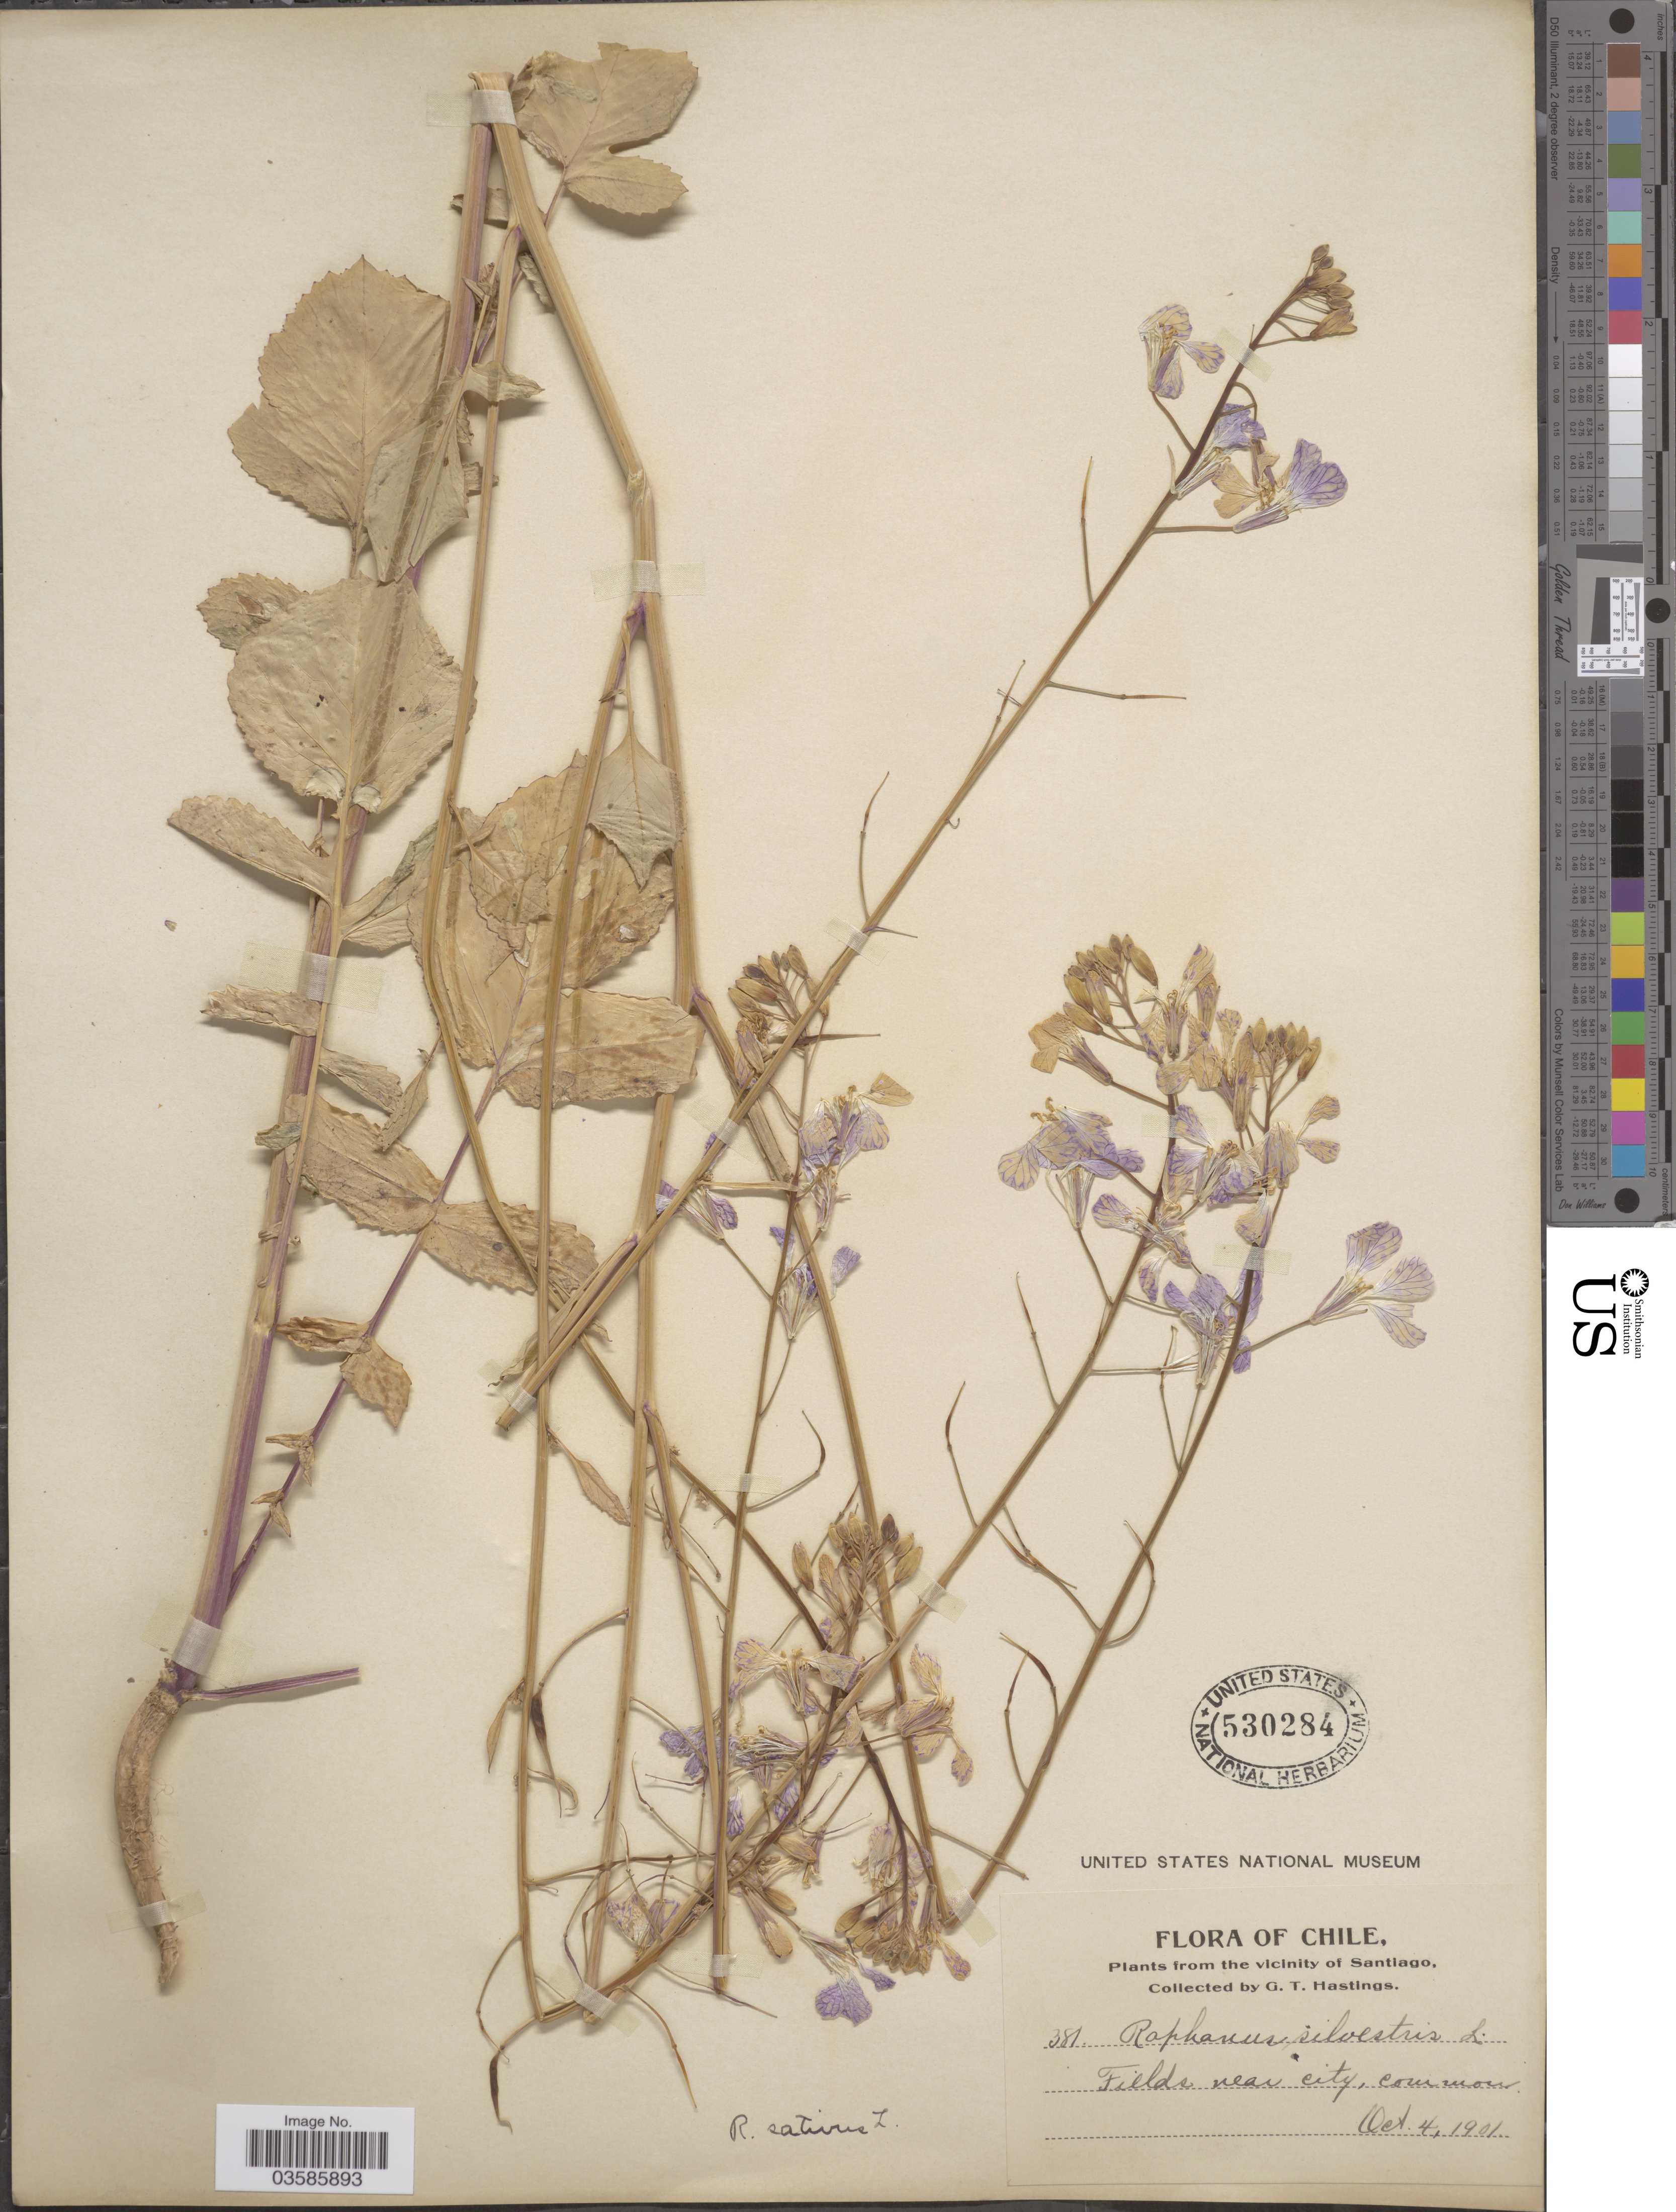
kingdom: Plantae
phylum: Tracheophyta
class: Magnoliopsida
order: Brassicales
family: Brassicaceae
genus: Raphanus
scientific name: Raphanus sativus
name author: L.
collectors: G. Hastings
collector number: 381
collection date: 1901-10-04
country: Chile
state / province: Región Metropolitana (RM)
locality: From the vicinity of Santiago. Fields near city, common.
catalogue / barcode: US 530284